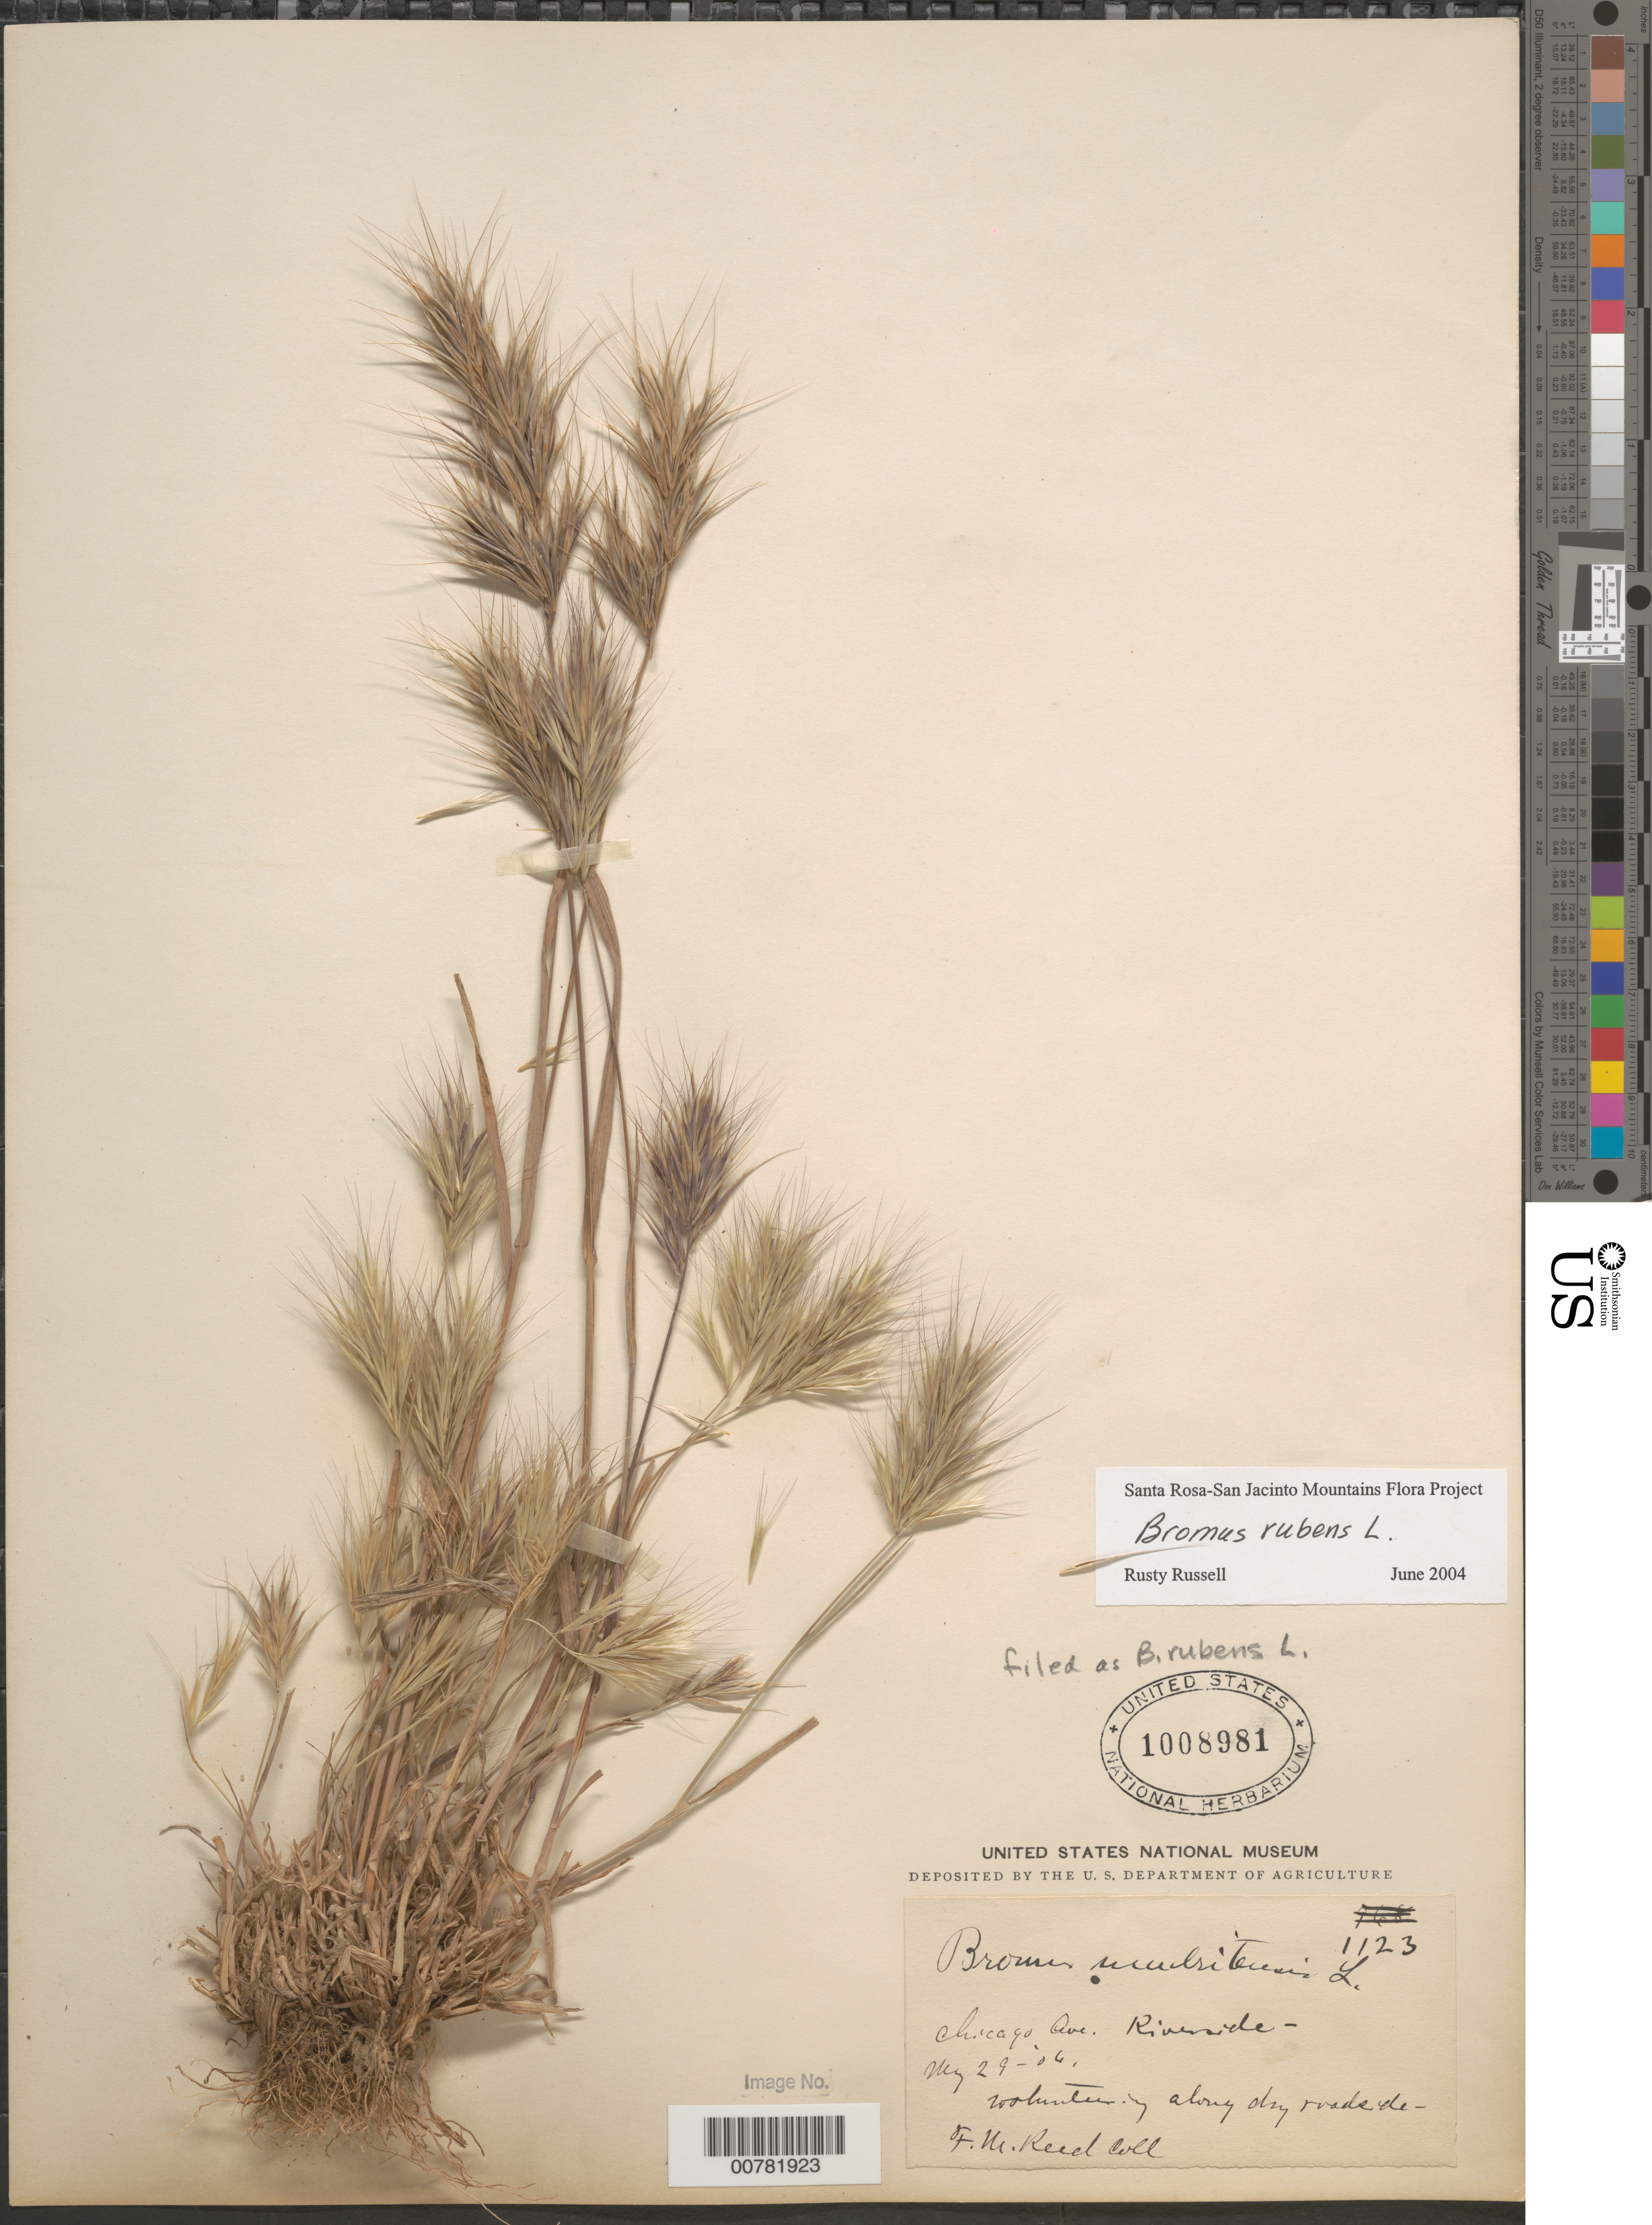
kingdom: Plantae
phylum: Tracheophyta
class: Liliopsida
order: Poales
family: Poaceae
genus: Bromus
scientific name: Bromus rubens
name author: L.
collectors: F. Reed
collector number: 1123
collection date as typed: Transcribed d/m/y: 29/5/6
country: United States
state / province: California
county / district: Riverside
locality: Chicago Ave. Riverside. Along dry roadside.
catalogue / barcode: US 1008981